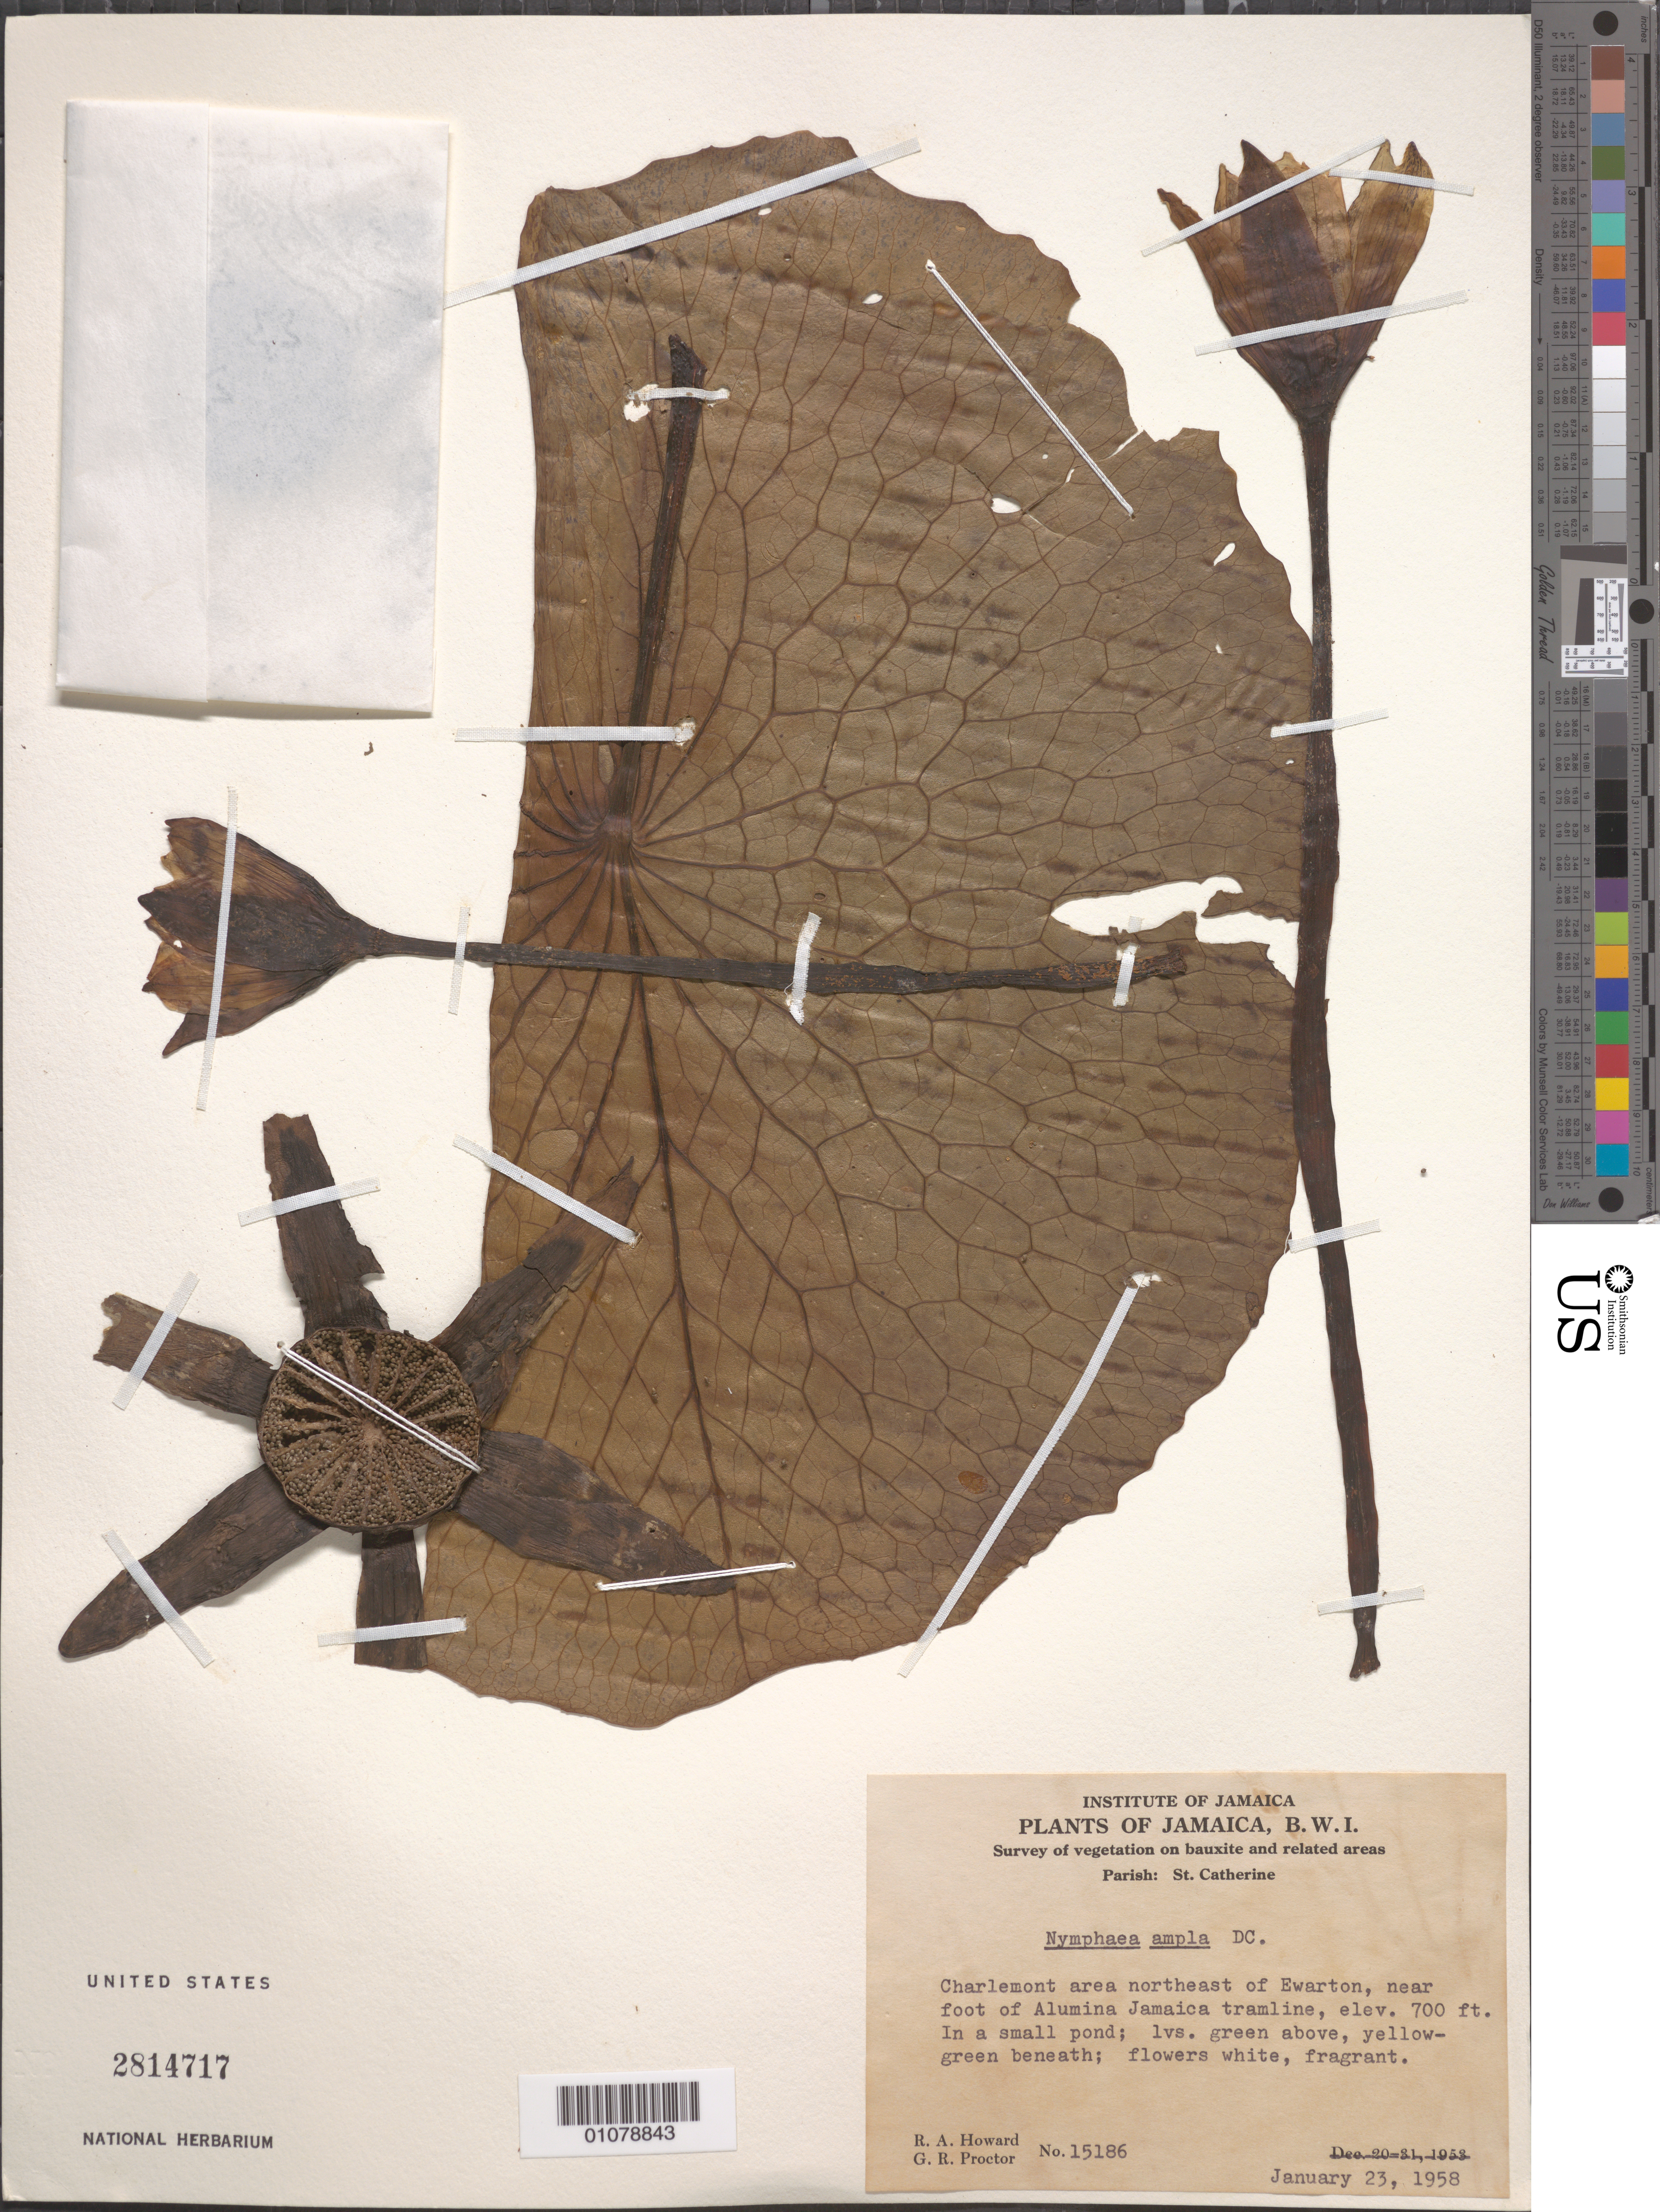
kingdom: Plantae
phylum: Tracheophyta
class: Magnoliopsida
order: Nymphaeales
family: Nymphaeaceae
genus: Nymphaea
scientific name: Nymphaea ampla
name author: (Salisb.) DC.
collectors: R. A. Howard & G. R. Proctor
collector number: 15186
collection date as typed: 23 Jan 1958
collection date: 1958-01-23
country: Jamaica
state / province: Saint Catherine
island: Jamaica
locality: Charlemont area NE of Ewarton, near foot of Alumina Jamaica tramline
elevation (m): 213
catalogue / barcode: US 2814717